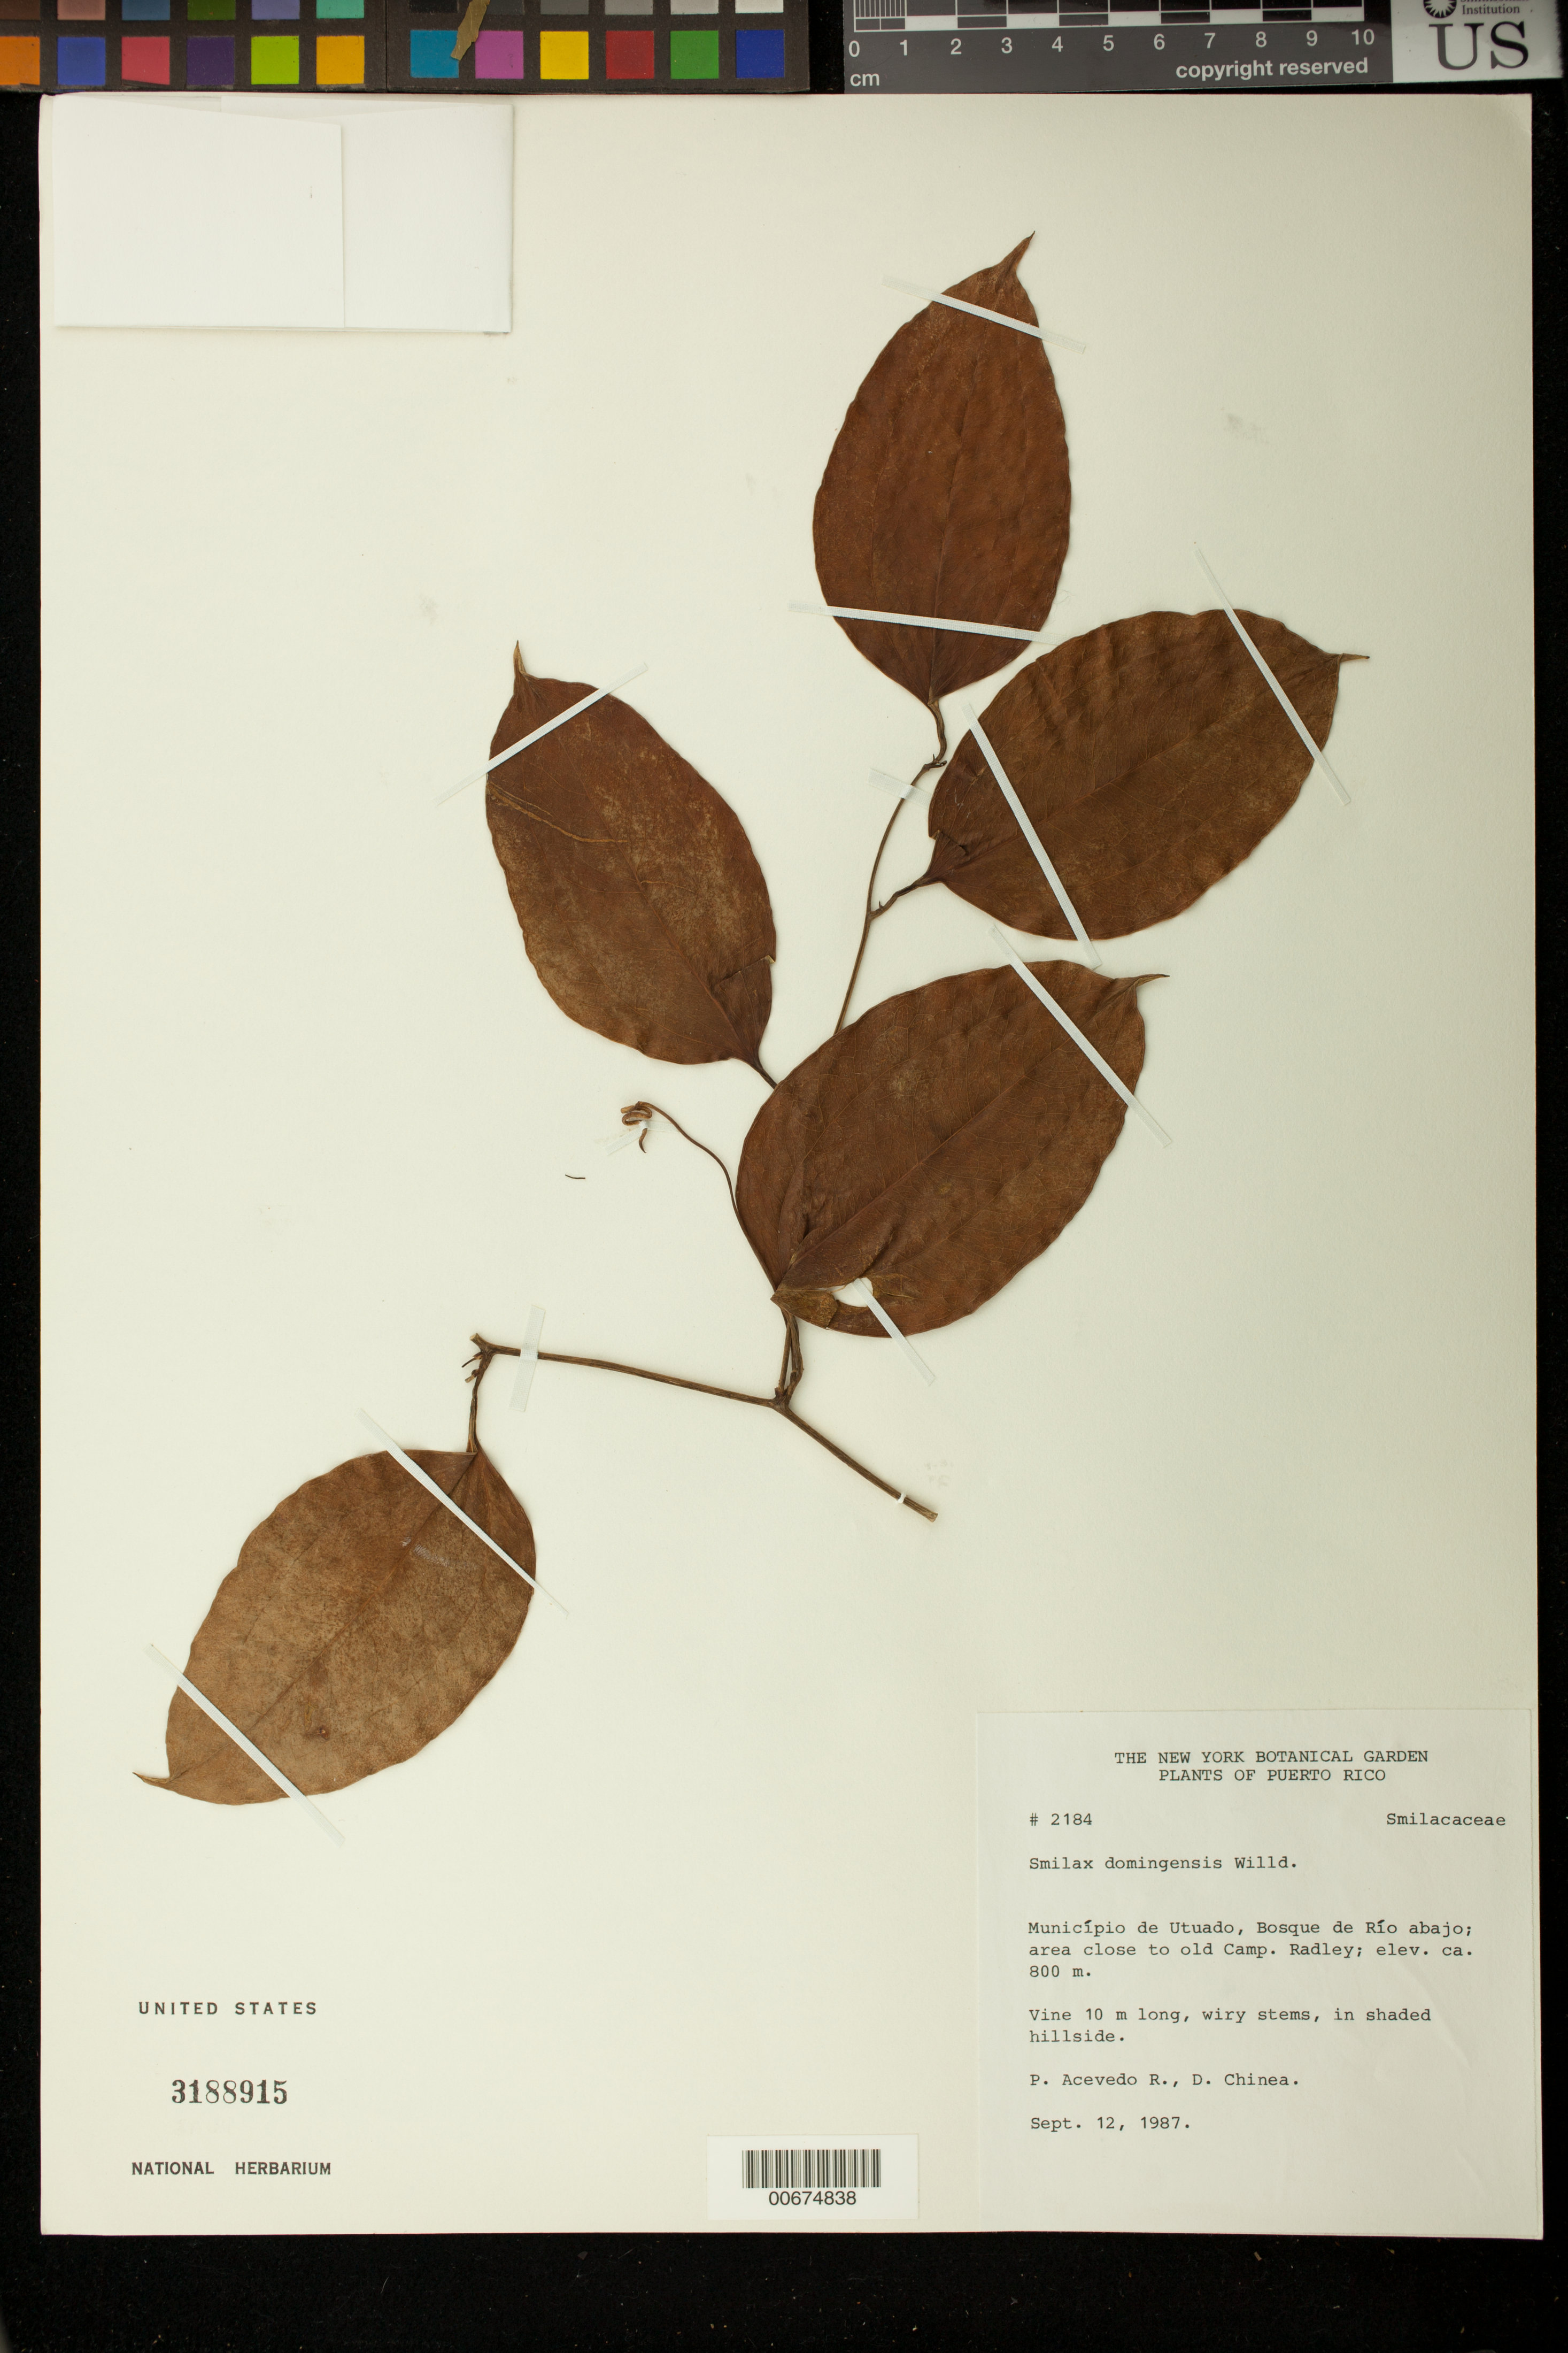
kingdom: Plantae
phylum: Tracheophyta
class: Liliopsida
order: Liliales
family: Smilacaceae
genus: Smilax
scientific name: Smilax domingensis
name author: Willd.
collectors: P. Acevedo-Rodr. & D. Chinea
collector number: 2184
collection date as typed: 10 Sep 1987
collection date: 1987-09-10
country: Puerto Rico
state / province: Arecibo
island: Puerto Rico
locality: Arecibo; Bosque de Río Abajo, Camp Radley.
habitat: Area adjacent to camp.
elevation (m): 300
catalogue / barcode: US 3188915